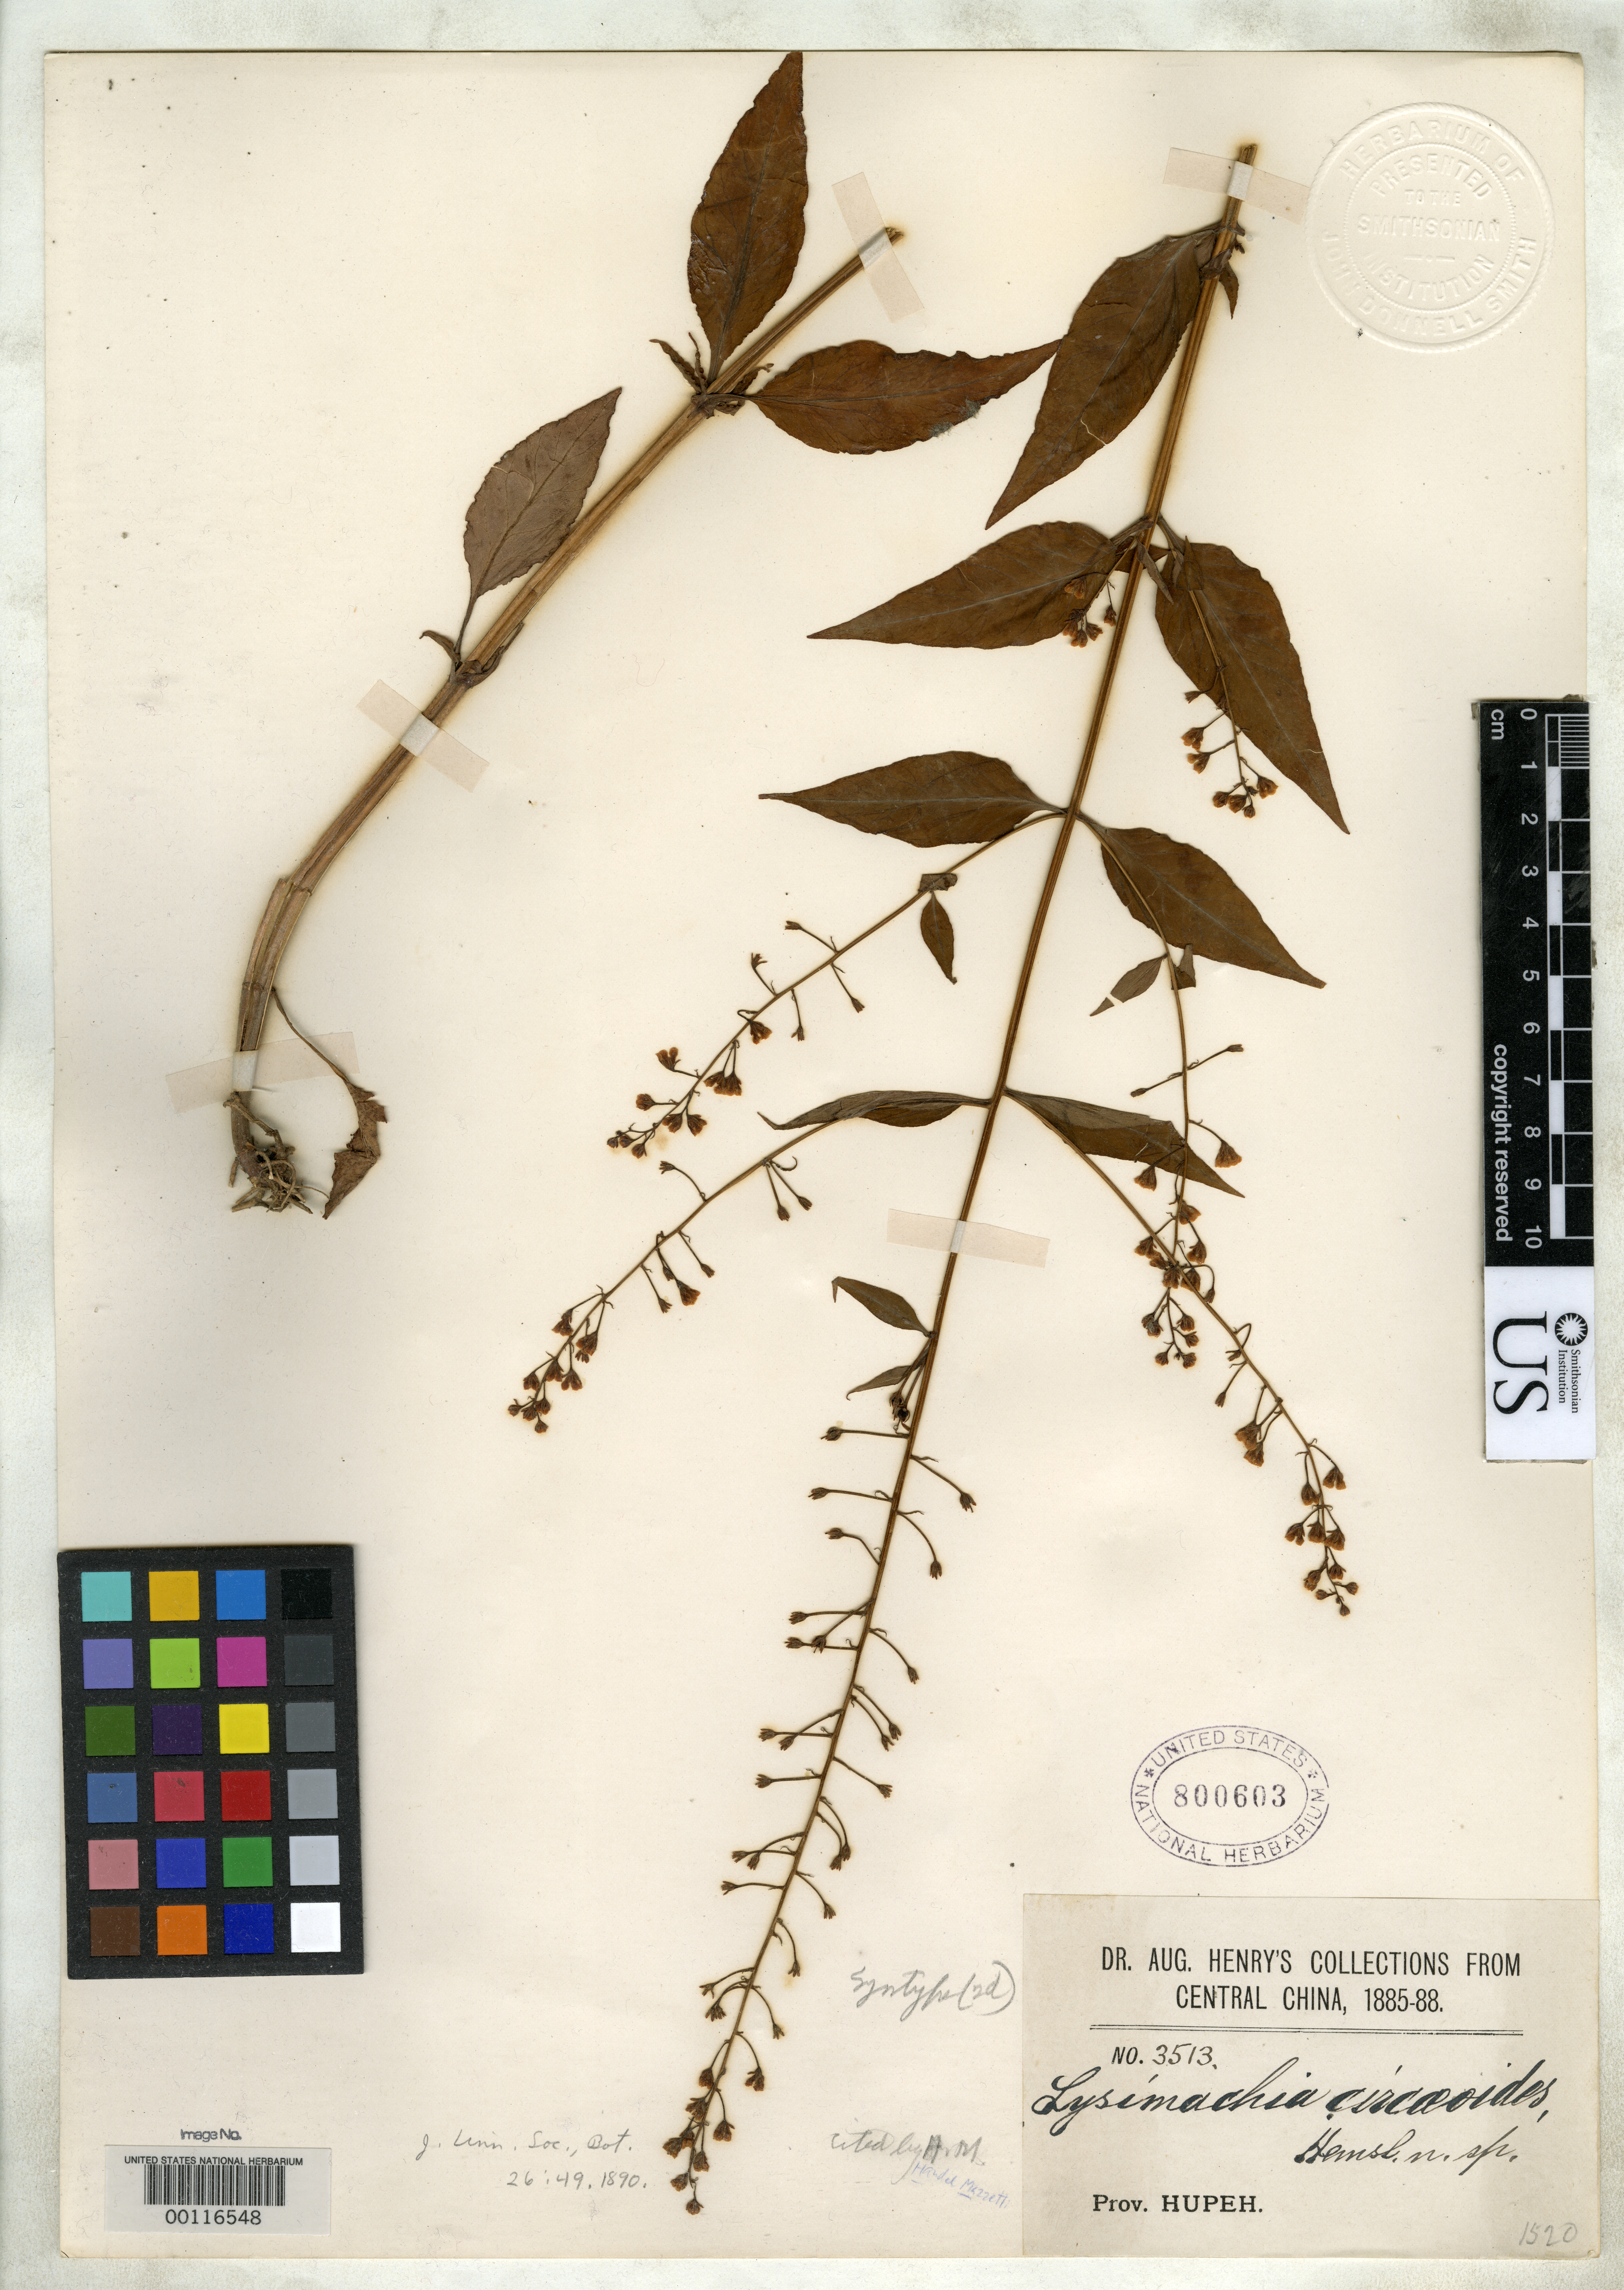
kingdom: Plantae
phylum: Tracheophyta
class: Magnoliopsida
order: Ericales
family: Primulaceae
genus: Lysimachia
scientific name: Lysimachia circaeoides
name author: Hemsl.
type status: Syntype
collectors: A. Henry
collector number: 3513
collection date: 1885/1888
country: China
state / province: Hubei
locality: Central China. Prov. Hupeh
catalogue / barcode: US 800603